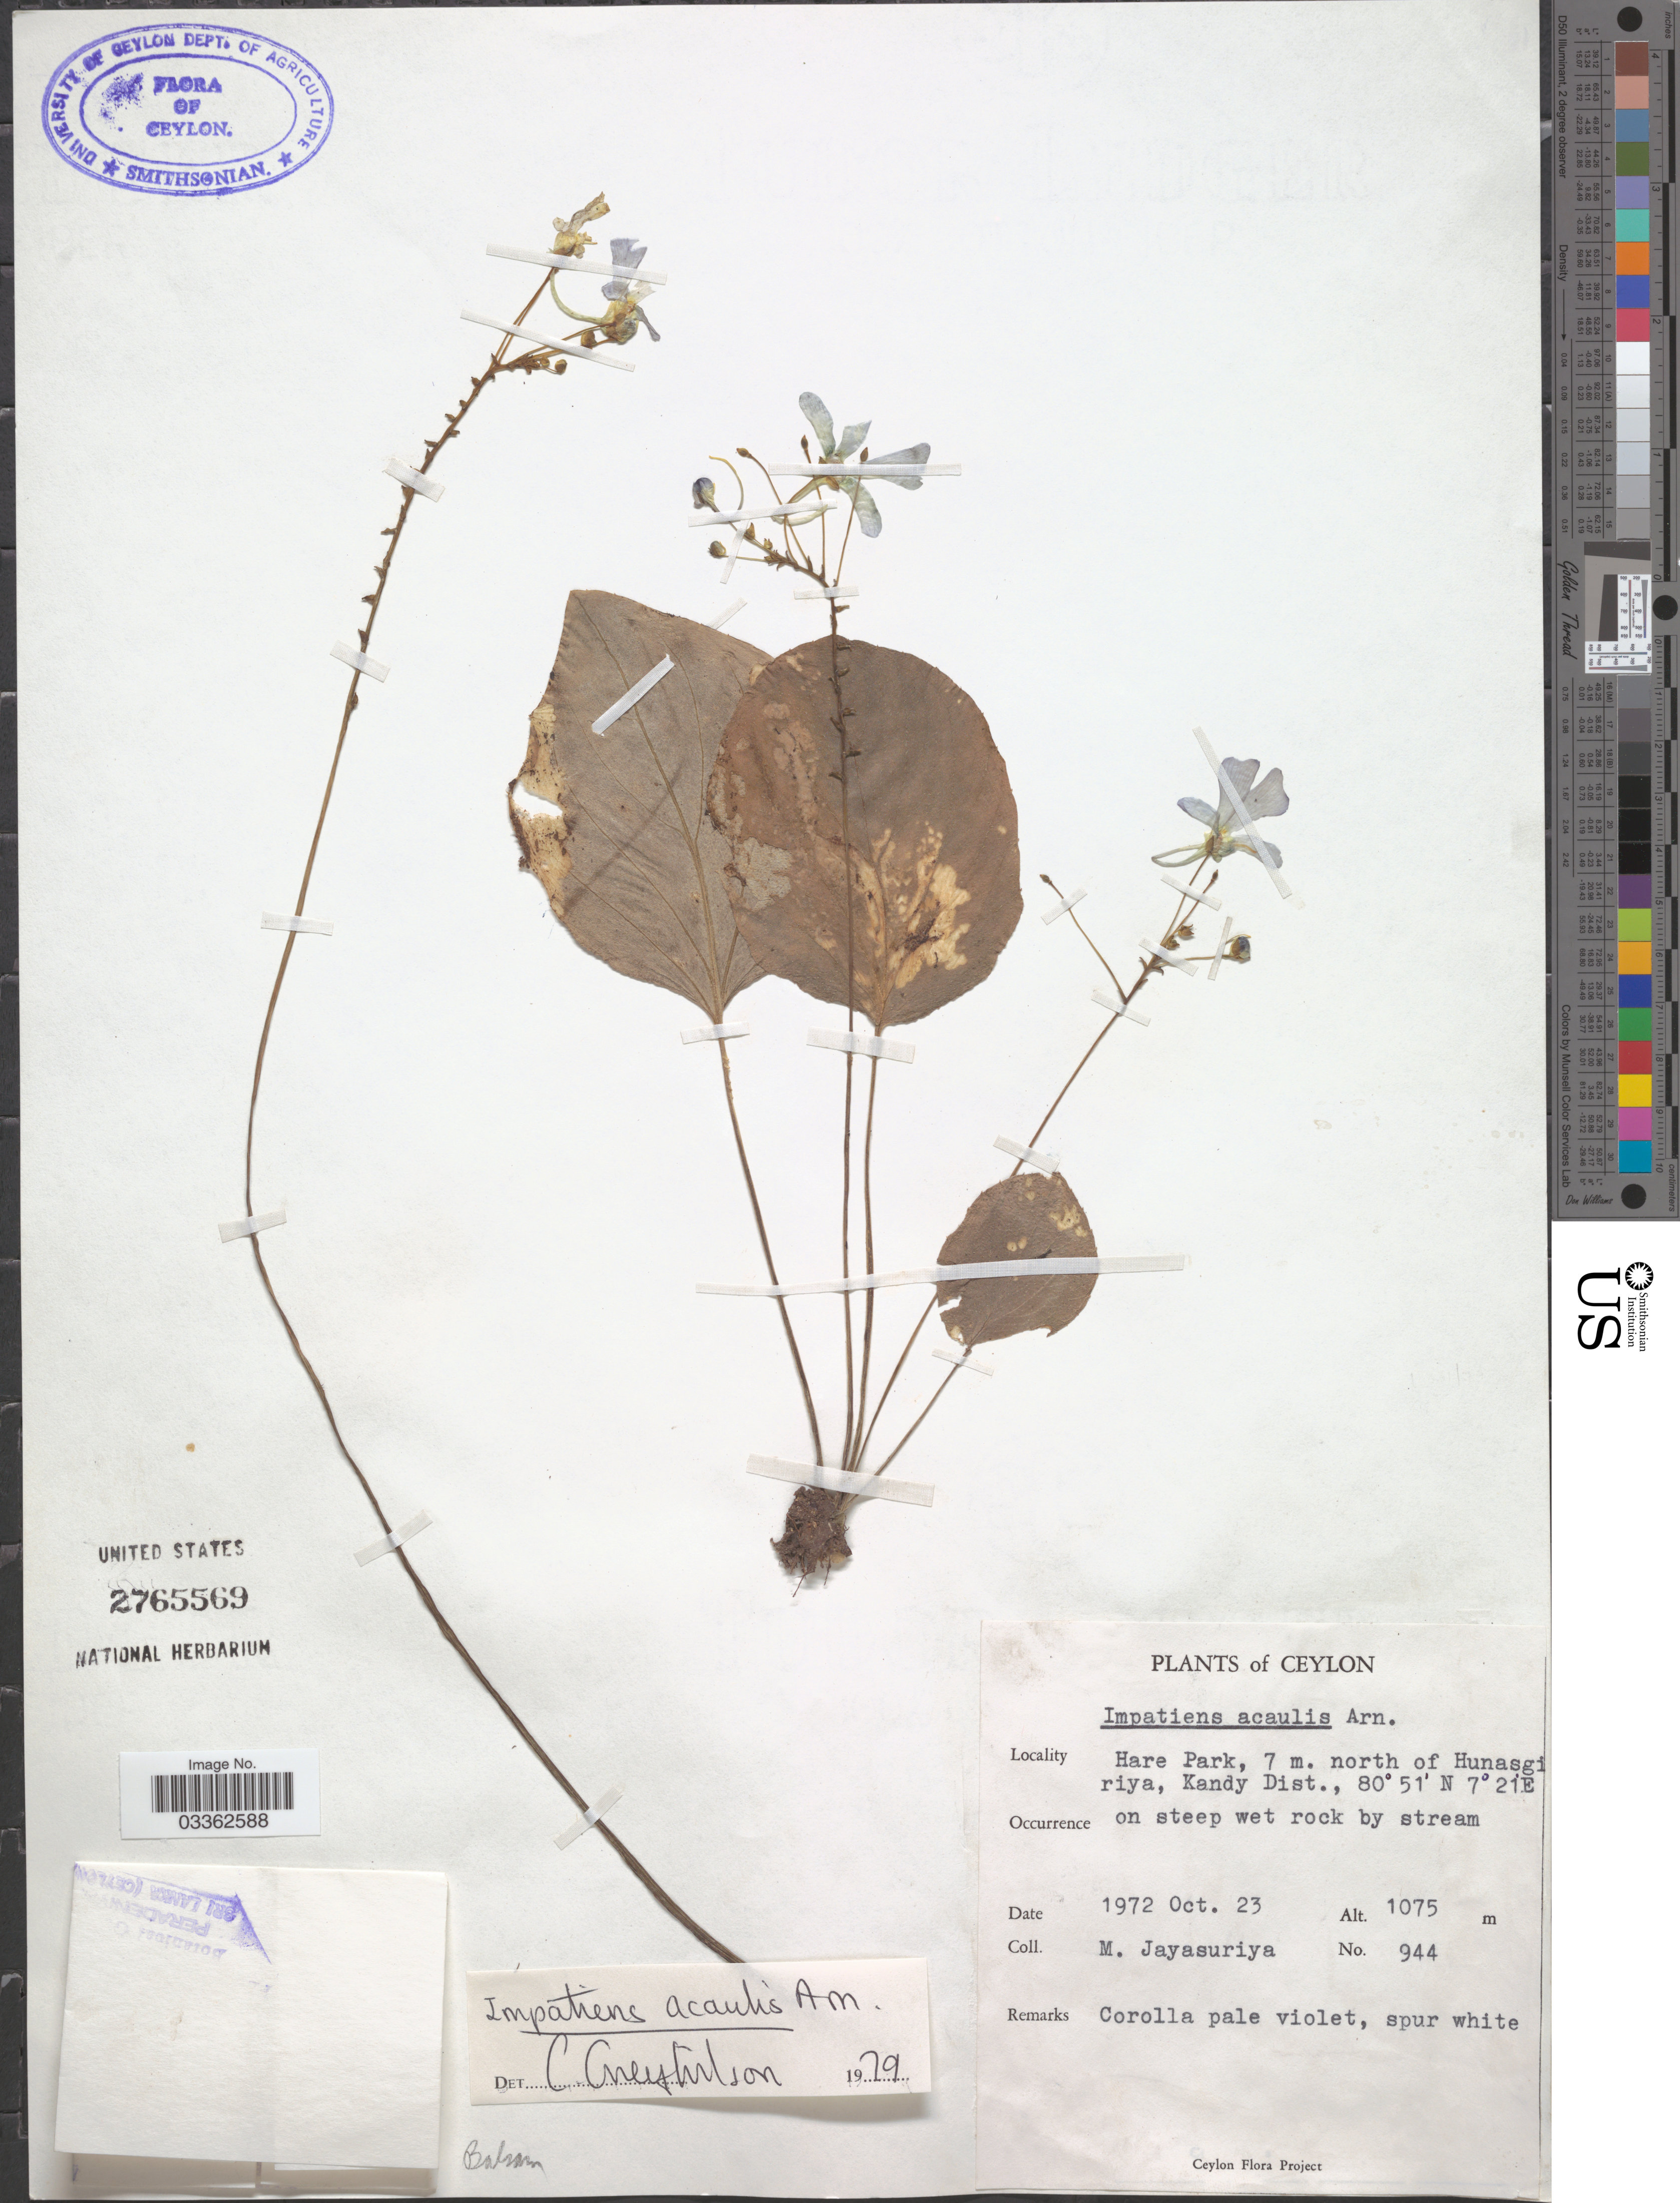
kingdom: Plantae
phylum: Tracheophyta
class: Magnoliopsida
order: Ericales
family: Balsaminaceae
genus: Impatiens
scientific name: Impatiens acaulis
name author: Arn.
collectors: M. Jayasuriya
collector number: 944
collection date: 1972-10-23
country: Sri Lanka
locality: Ceylon. Hare Park, 7 m. north of Hunasgiriya, Kandy Dist.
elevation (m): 1075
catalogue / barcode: US 2765569